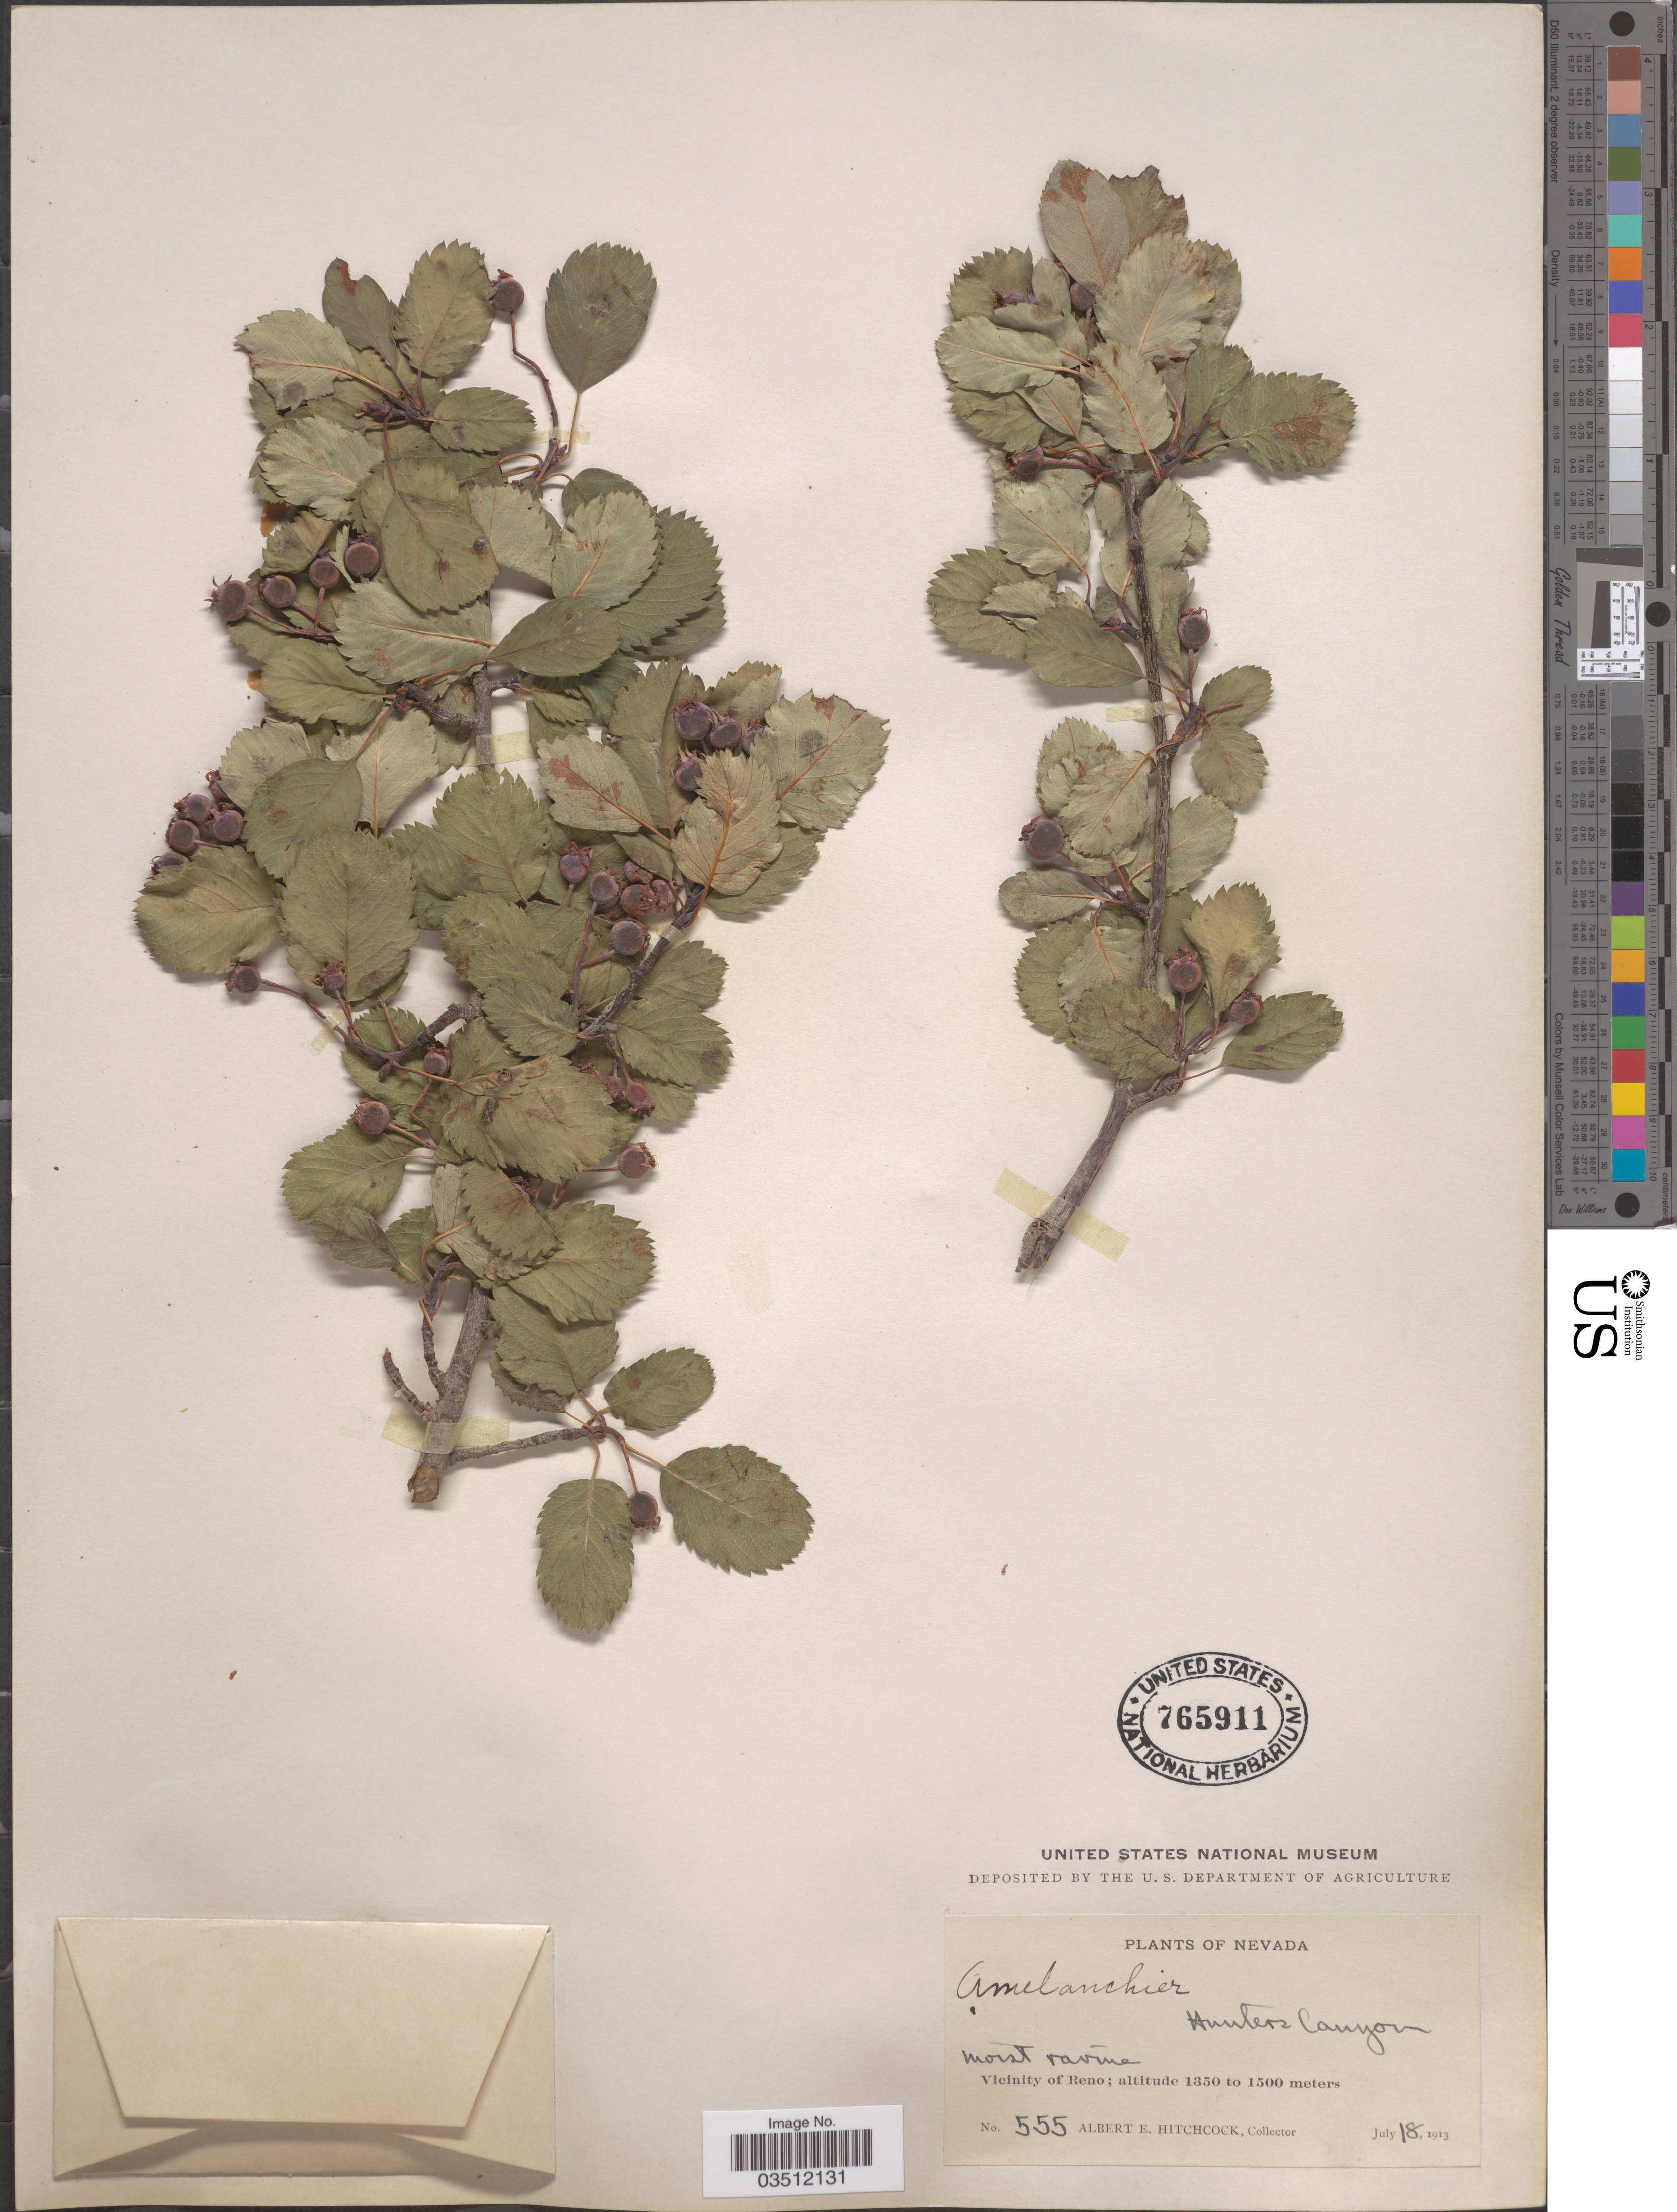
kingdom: Plantae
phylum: Tracheophyta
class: Magnoliopsida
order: Rosales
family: Rosaceae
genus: Amelanchier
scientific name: Amelanchier florida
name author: Lindl.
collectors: A. Hitchcock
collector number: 555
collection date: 1913-07-18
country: United States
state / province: Nevada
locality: Hunters Canyon. Vicinity of Reno.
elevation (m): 1350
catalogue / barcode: US 765911